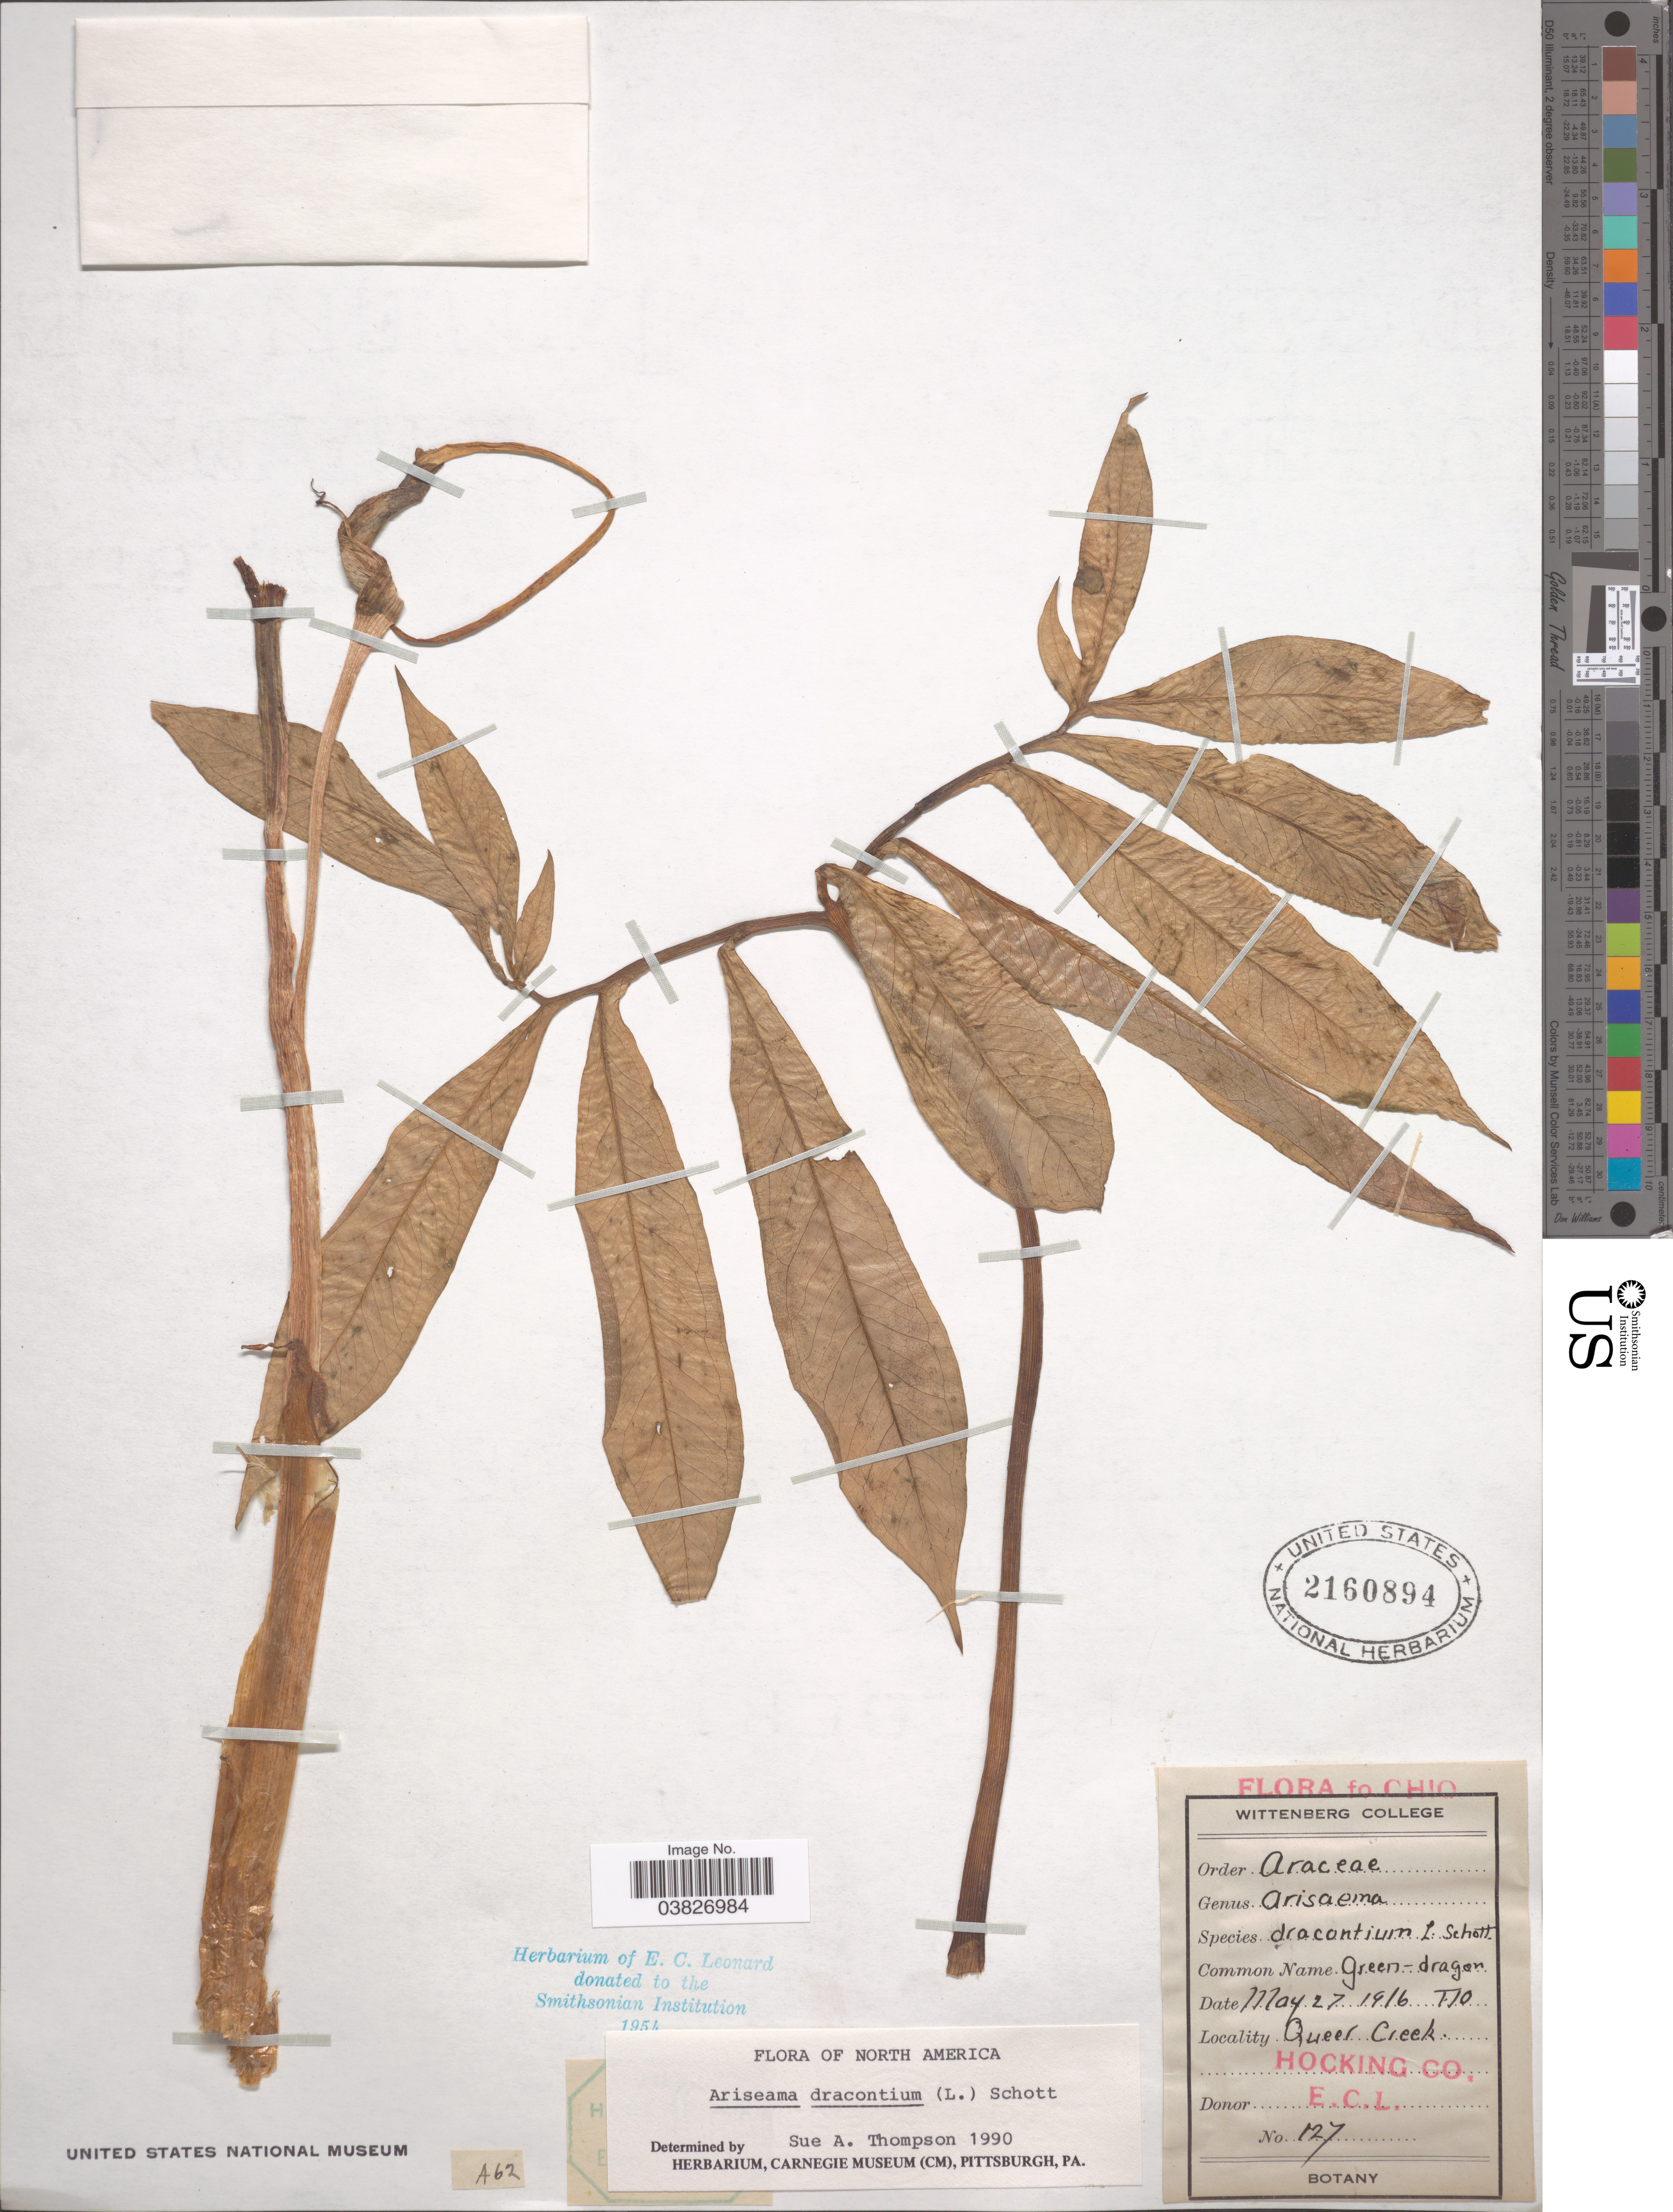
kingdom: Plantae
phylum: Tracheophyta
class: Liliopsida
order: Alismatales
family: Araceae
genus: Arisaema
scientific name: Arisaema dracontium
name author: (L.) Schott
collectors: E. C. Leonard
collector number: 127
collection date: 1916-05-27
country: United States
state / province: Ohio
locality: Queer Creek. Hocking Co.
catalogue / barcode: US 2160894